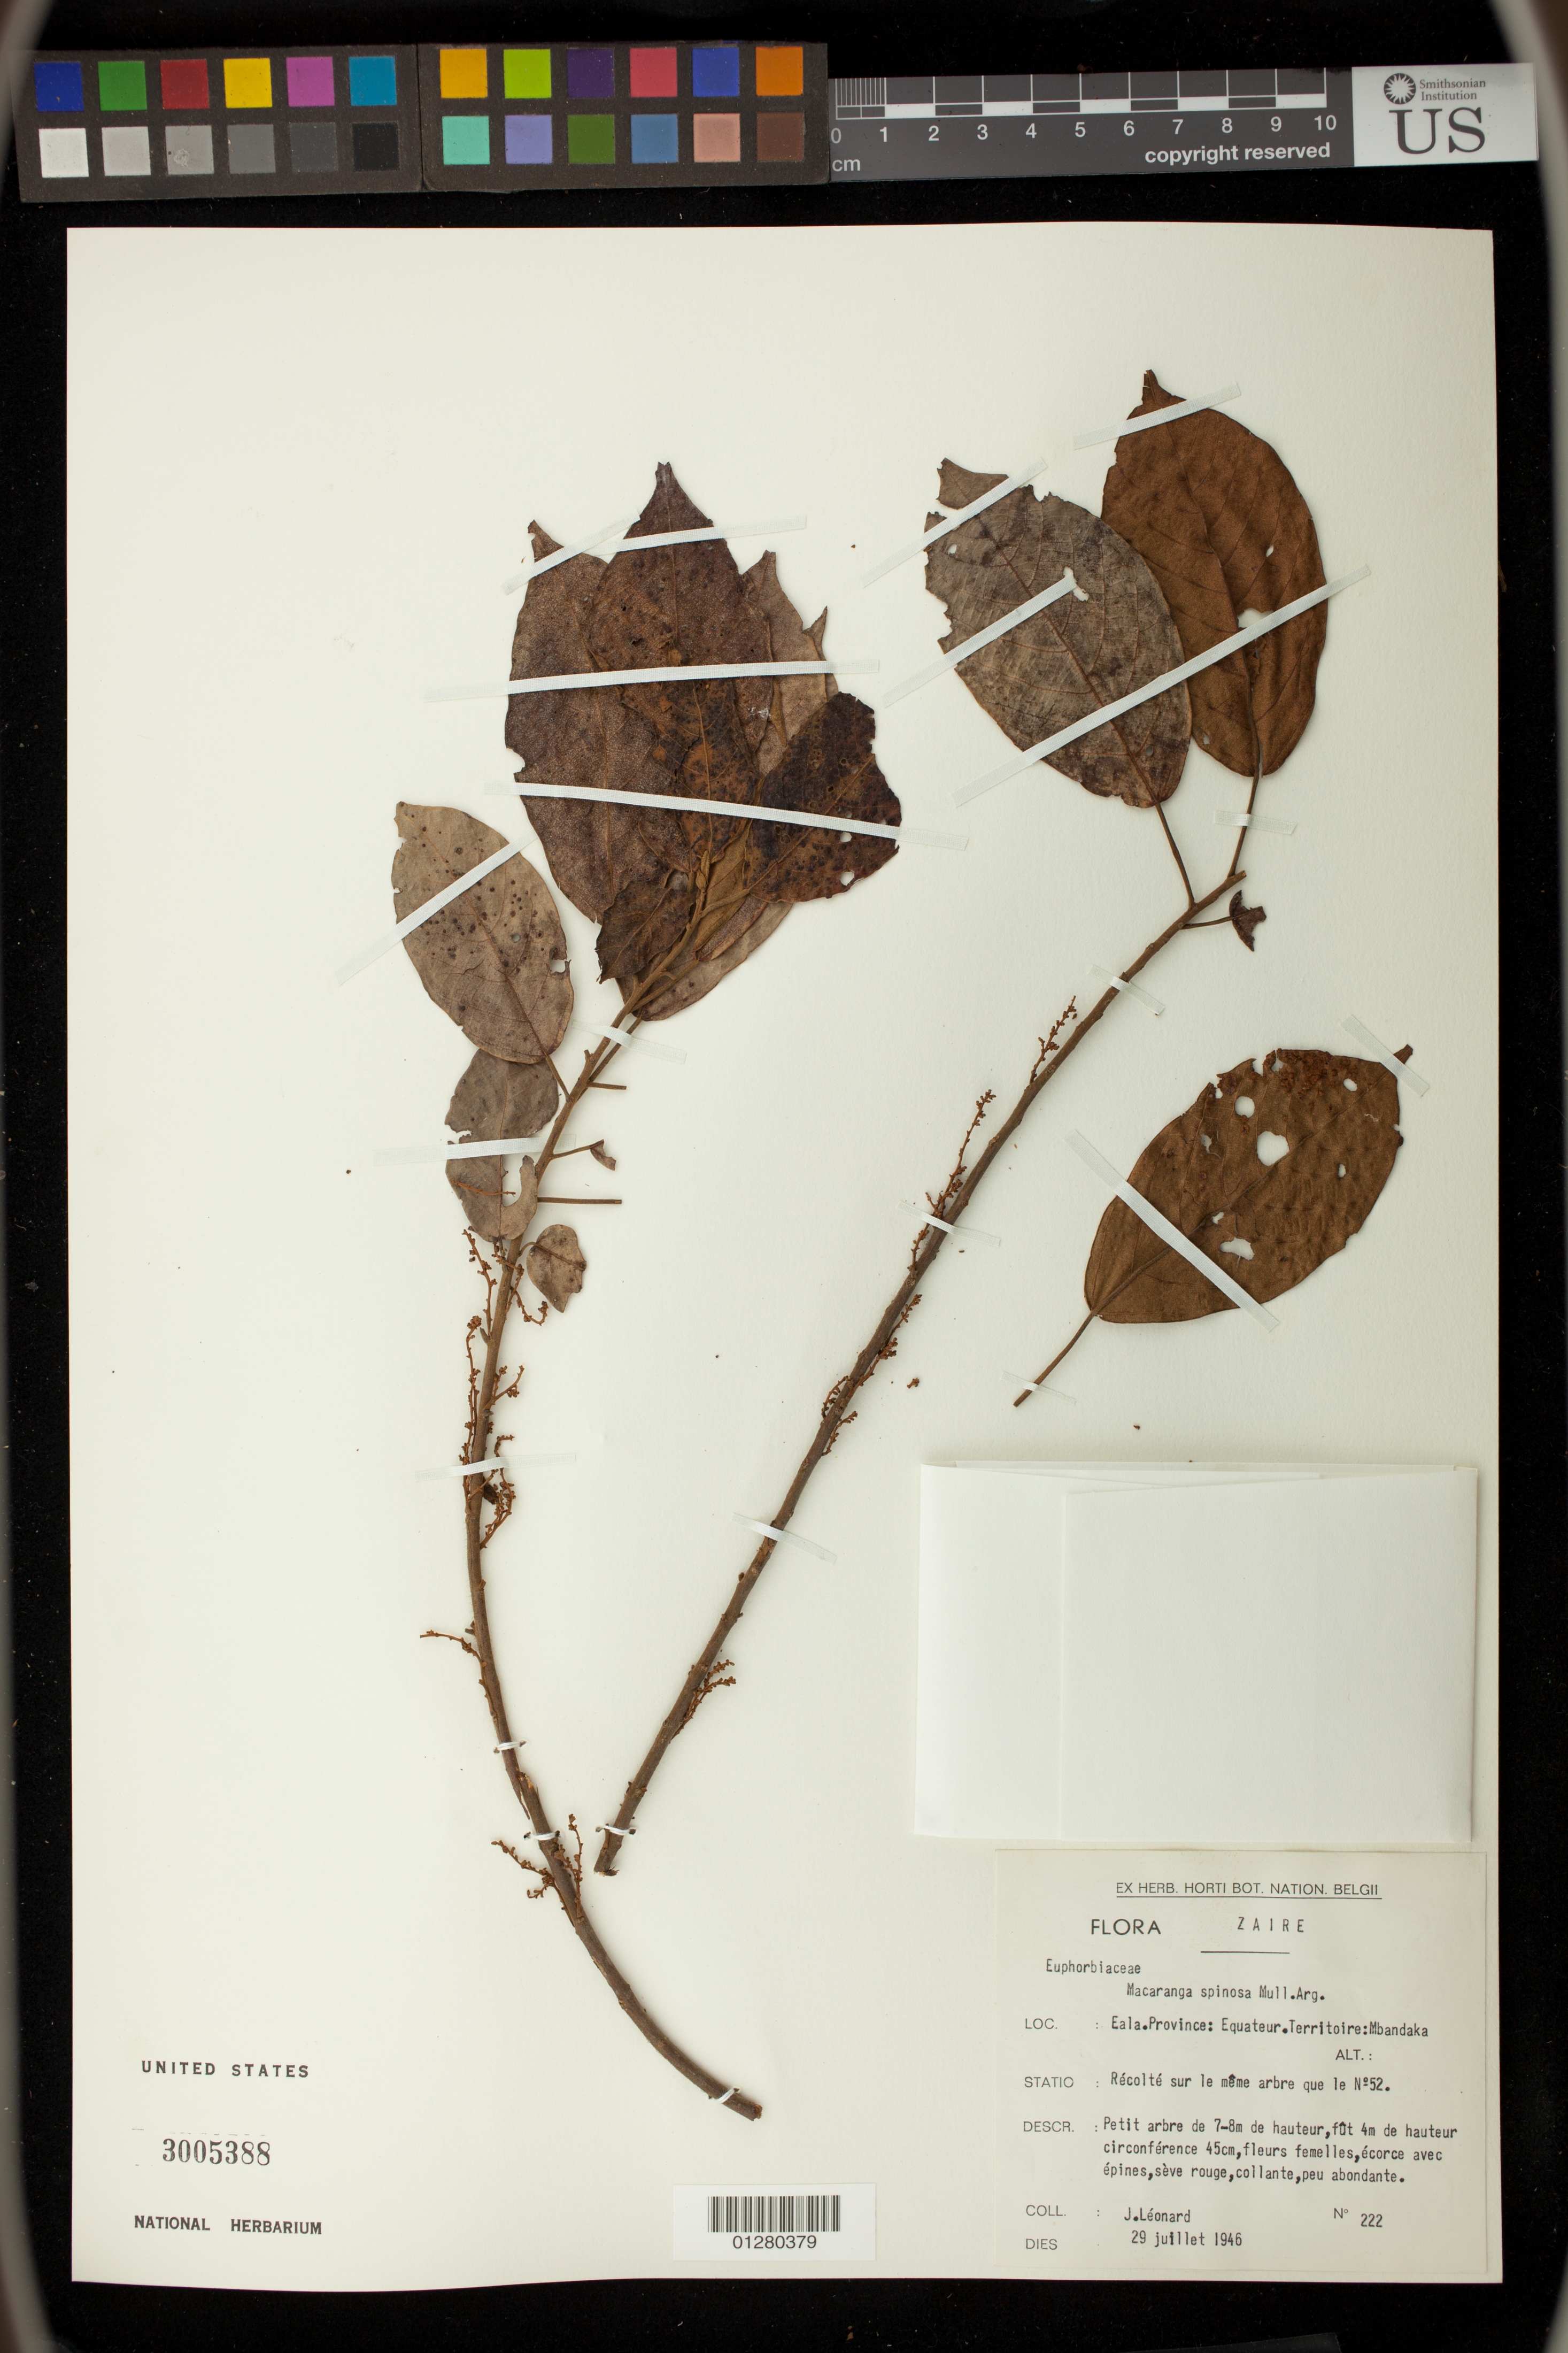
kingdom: Plantae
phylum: Tracheophyta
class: Magnoliopsida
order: Malpighiales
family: Euphorbiaceae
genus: Macaranga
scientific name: Macaranga spinosa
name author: Müll. Arg.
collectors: J. Leonard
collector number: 222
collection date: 1946-07-29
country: Congo, Democratic Republic of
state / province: Equateur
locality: Eala,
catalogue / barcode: US 3005388